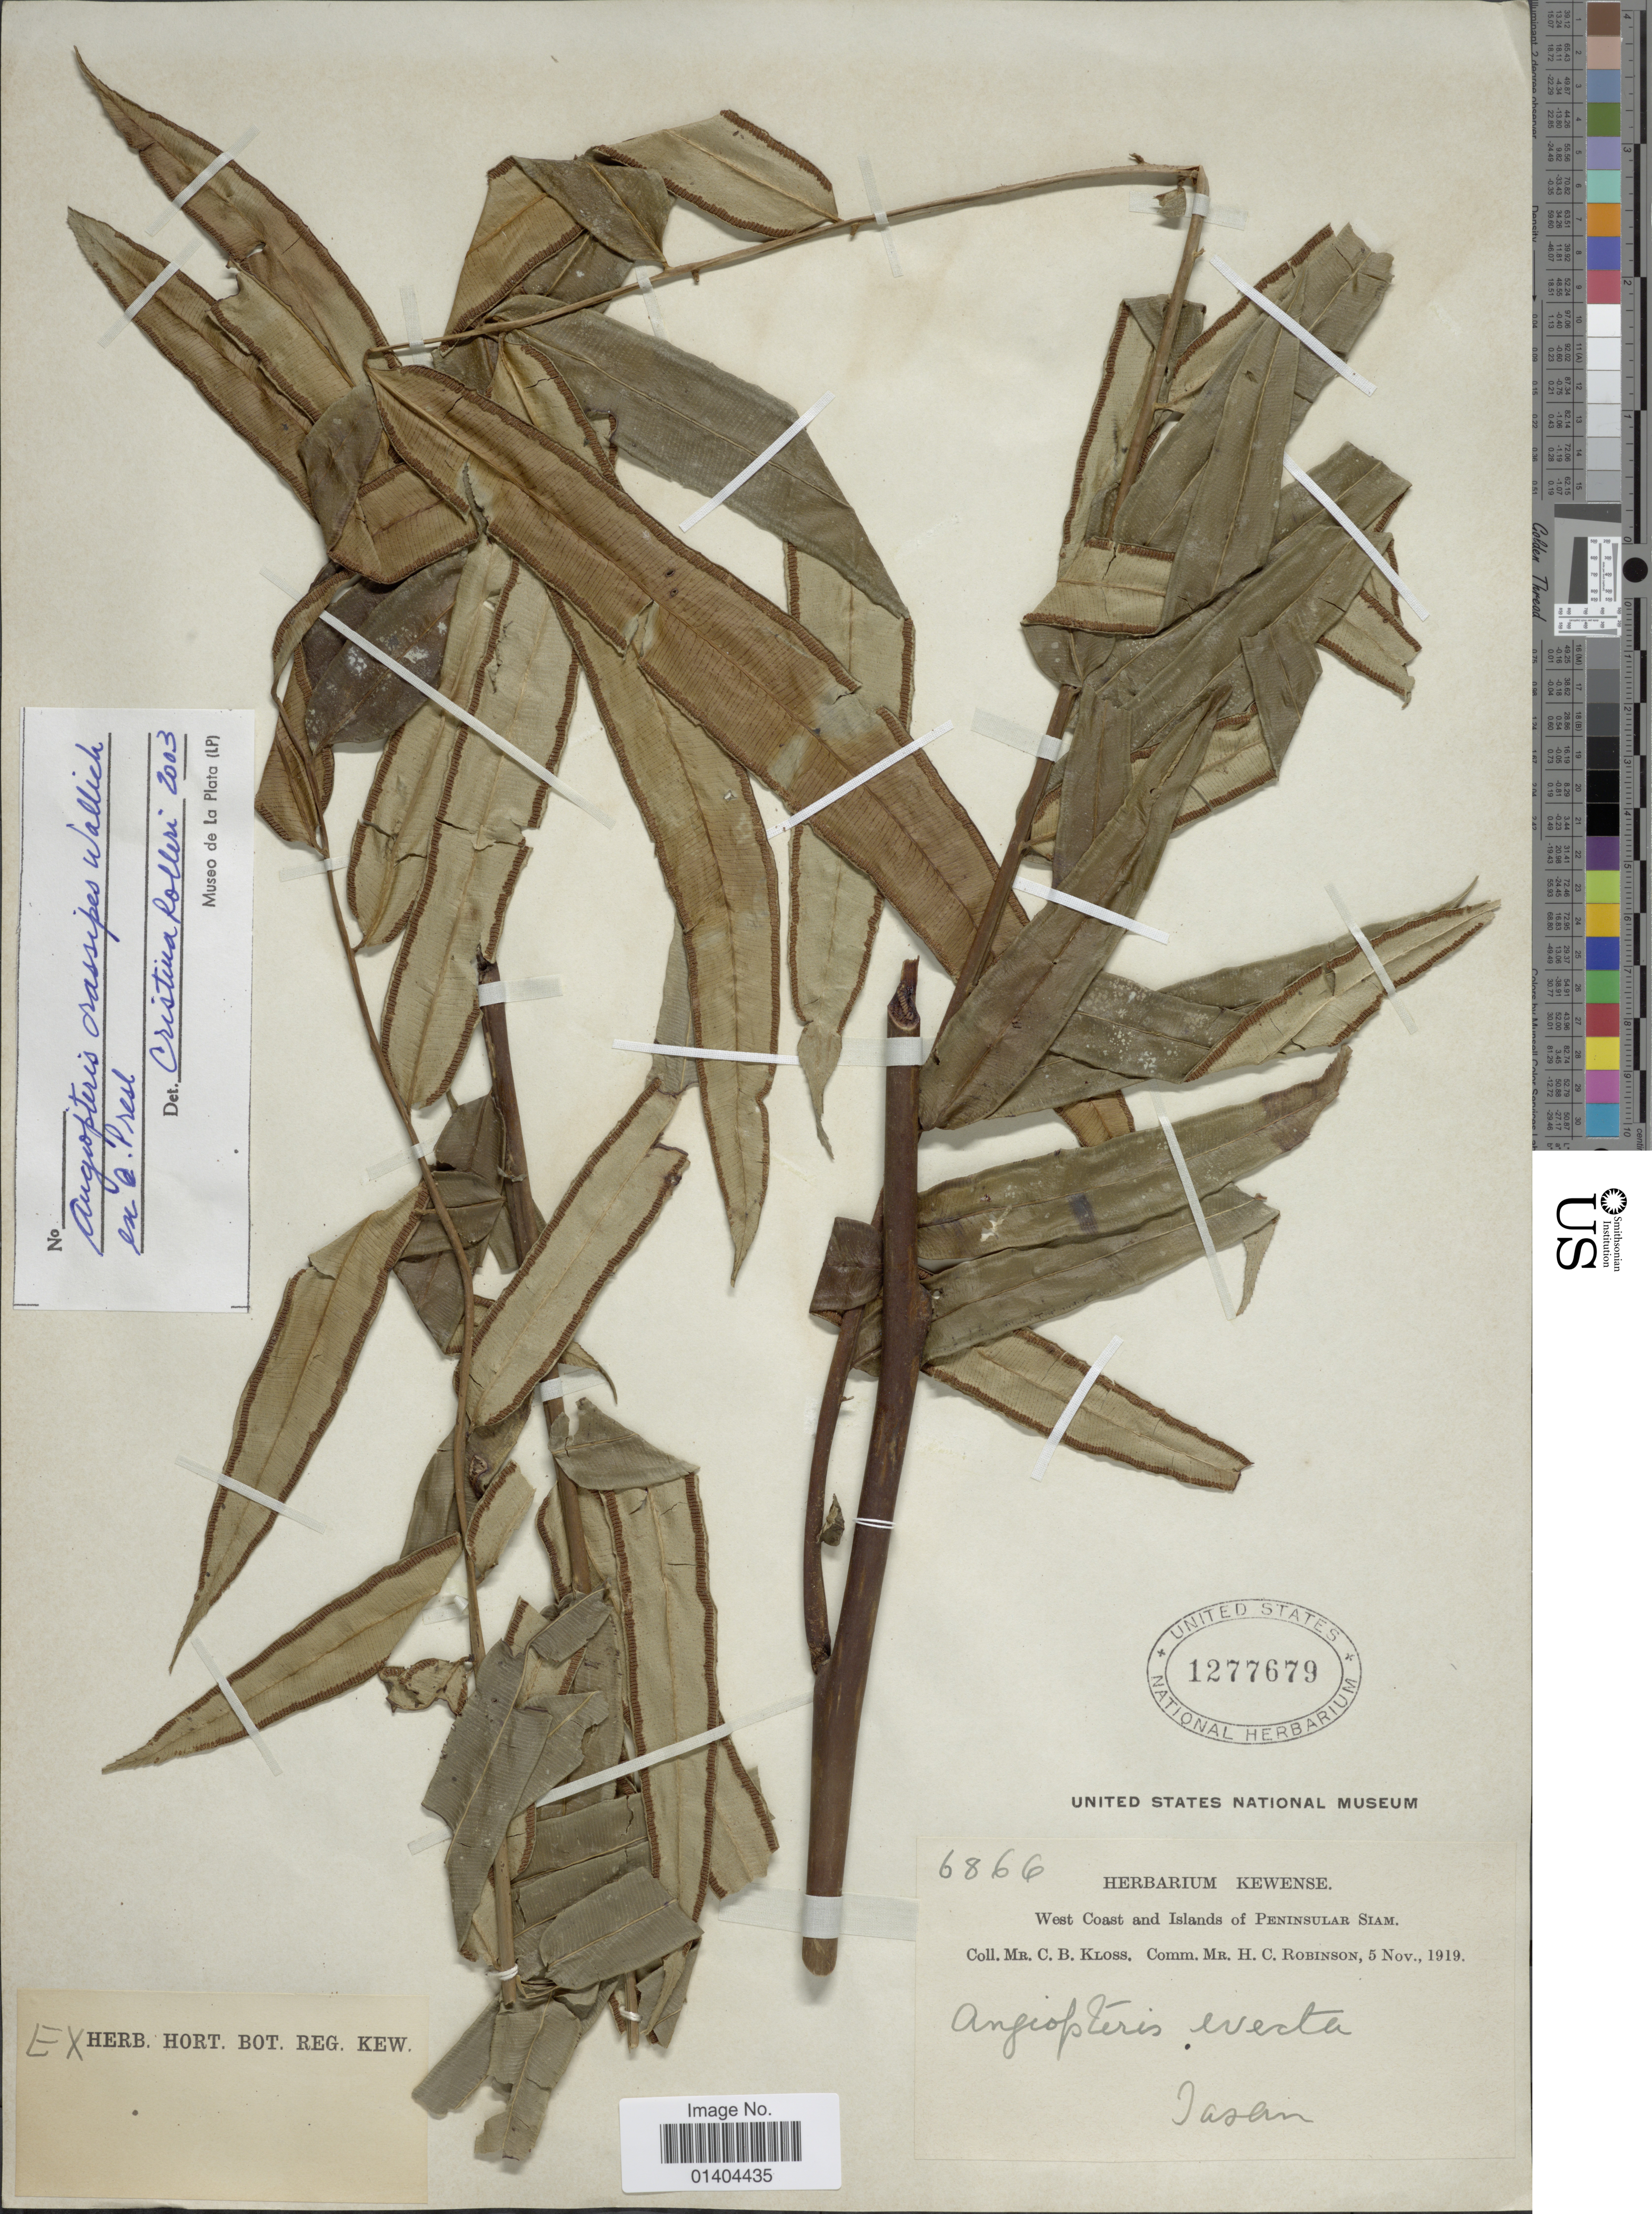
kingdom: Plantae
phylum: Tracheophyta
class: Polypodiopsida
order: Marattiales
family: Marattiaceae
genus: Angiopteris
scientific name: Angiopteris crassipes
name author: Wall. ex C. Presl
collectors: C. Kloss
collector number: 6866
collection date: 1919-11-05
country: Thailand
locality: West Coast and Islands of Peninsular Slam, Iasam [interpreted]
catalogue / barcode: US 1277679